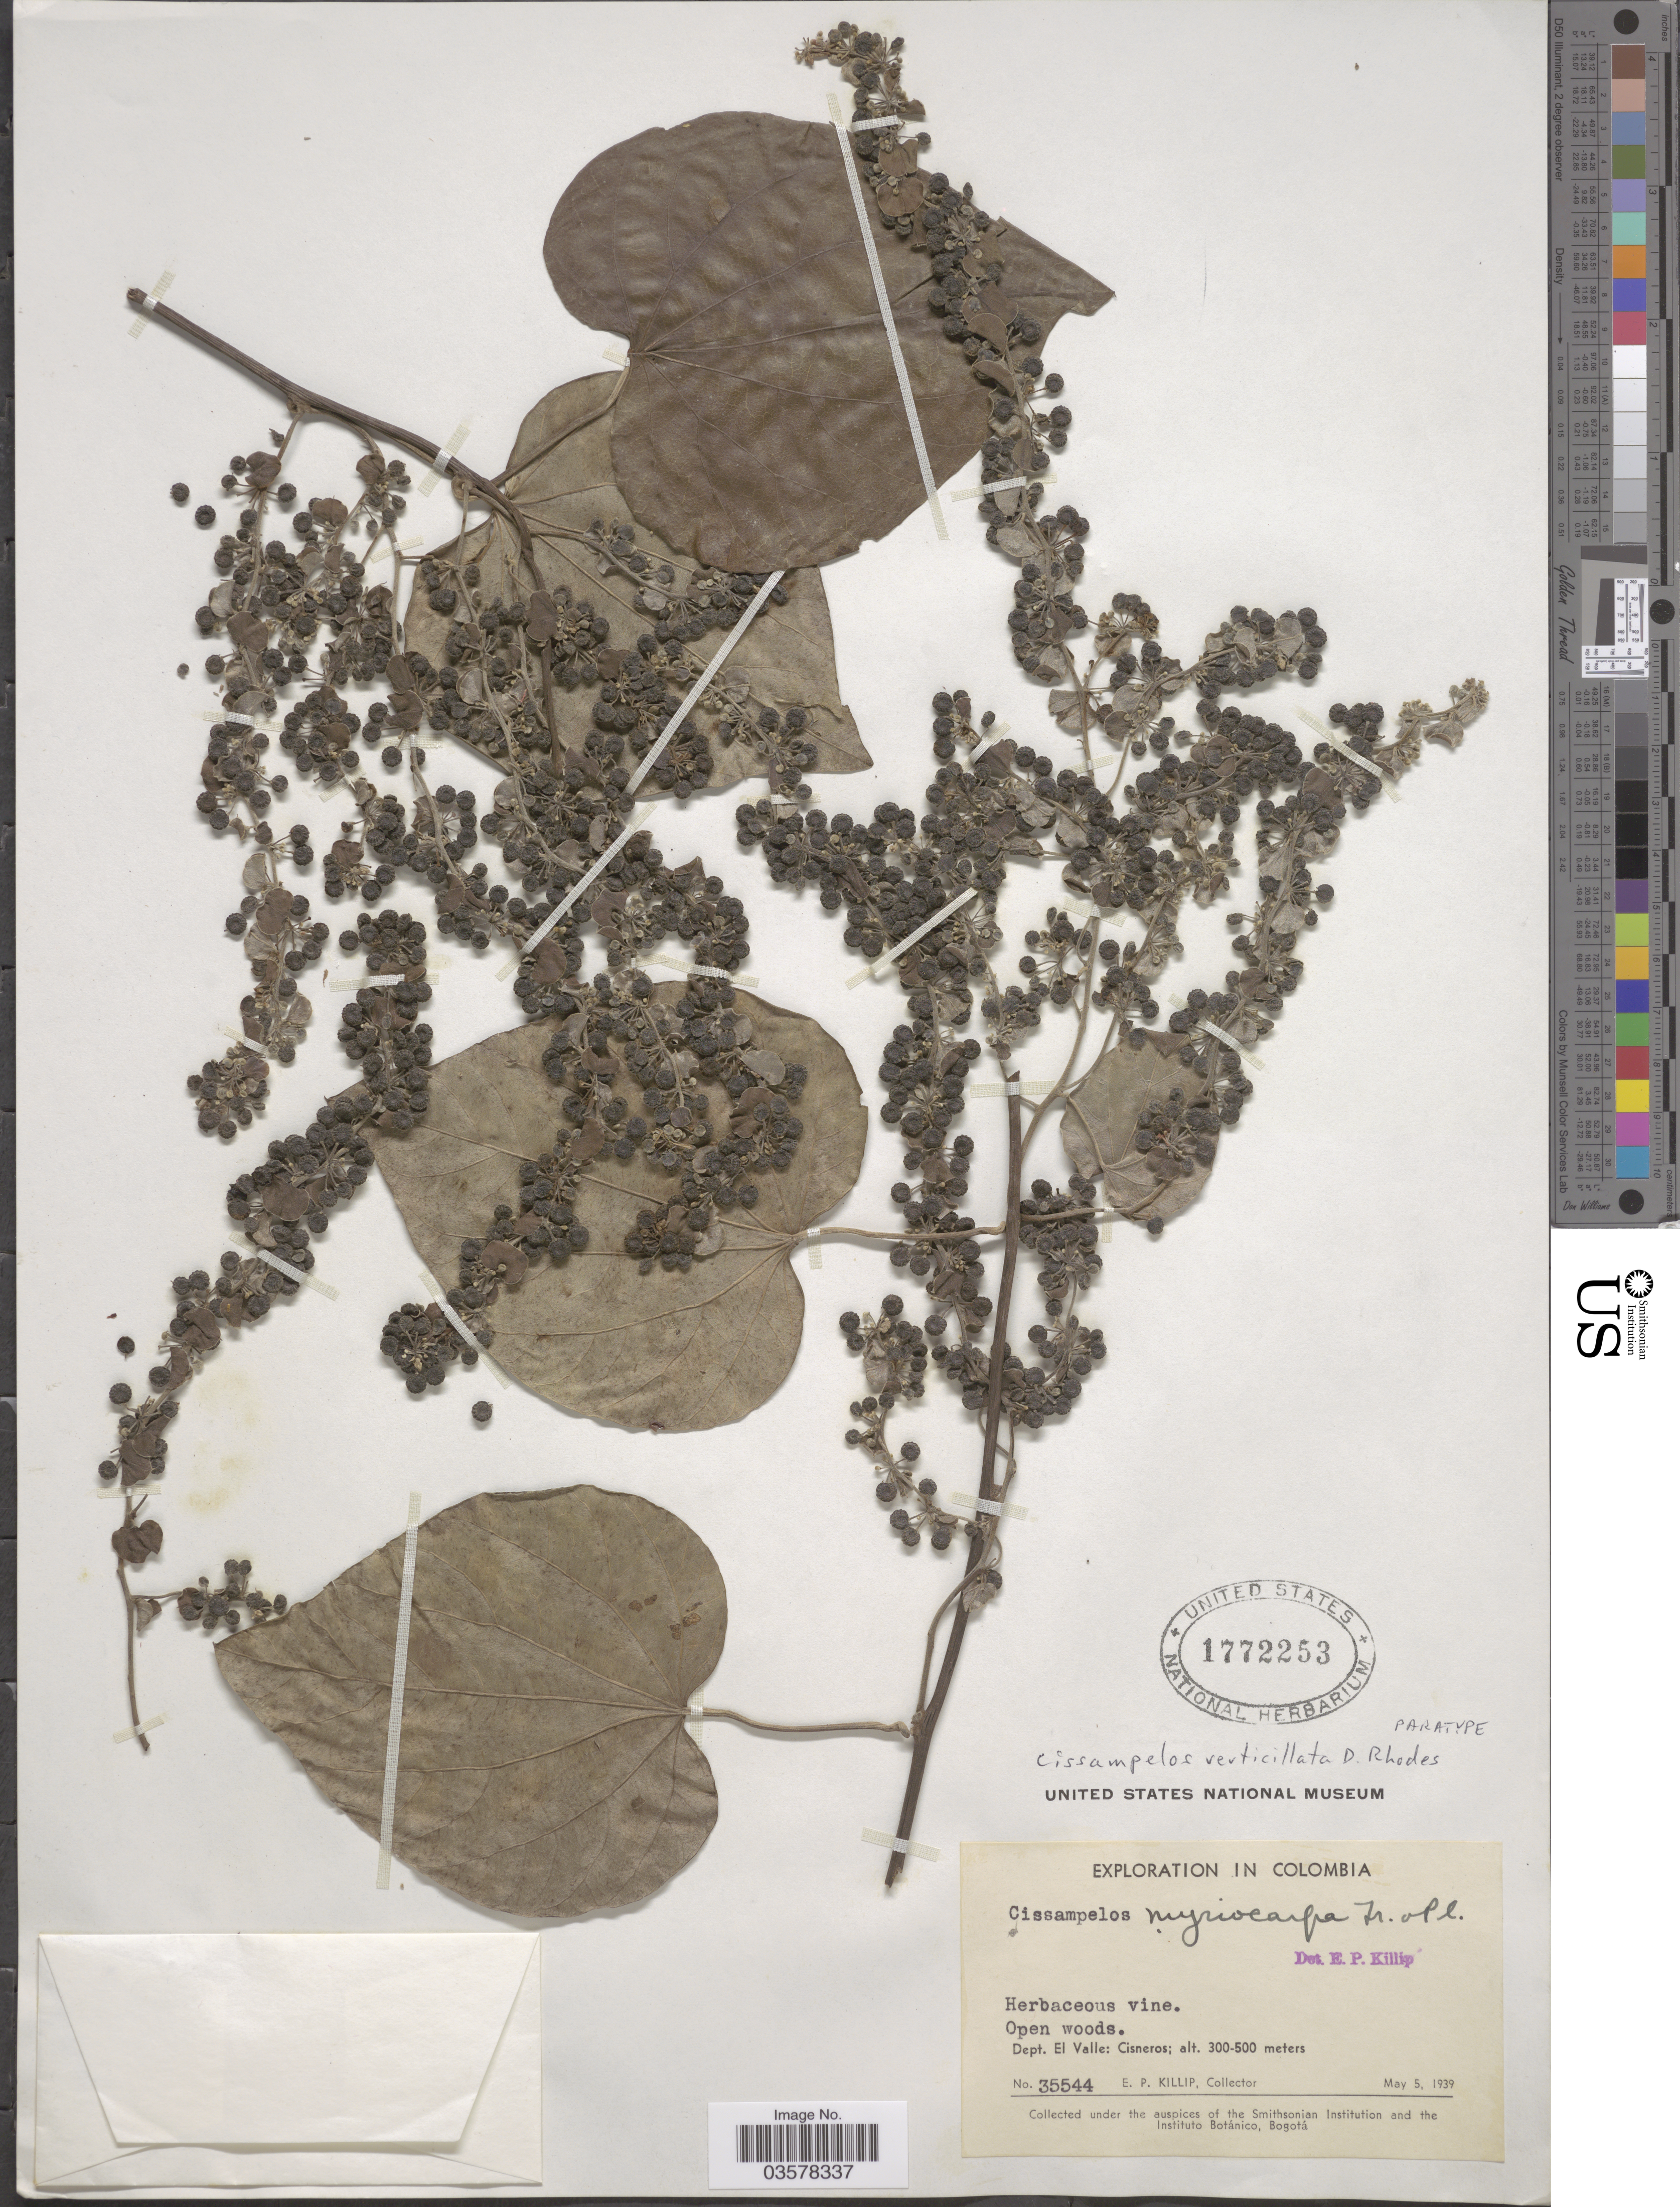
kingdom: Plantae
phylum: Tracheophyta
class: Magnoliopsida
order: Ranunculales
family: Menispermaceae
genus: Cissampelos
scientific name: Cissampelos verticillata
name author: Rhodes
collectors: E. P. Killip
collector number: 35544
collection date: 1939-05-05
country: Colombia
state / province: Valle del Cauca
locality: Dept. El Valle: Cisneros.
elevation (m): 300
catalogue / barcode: US 1772253